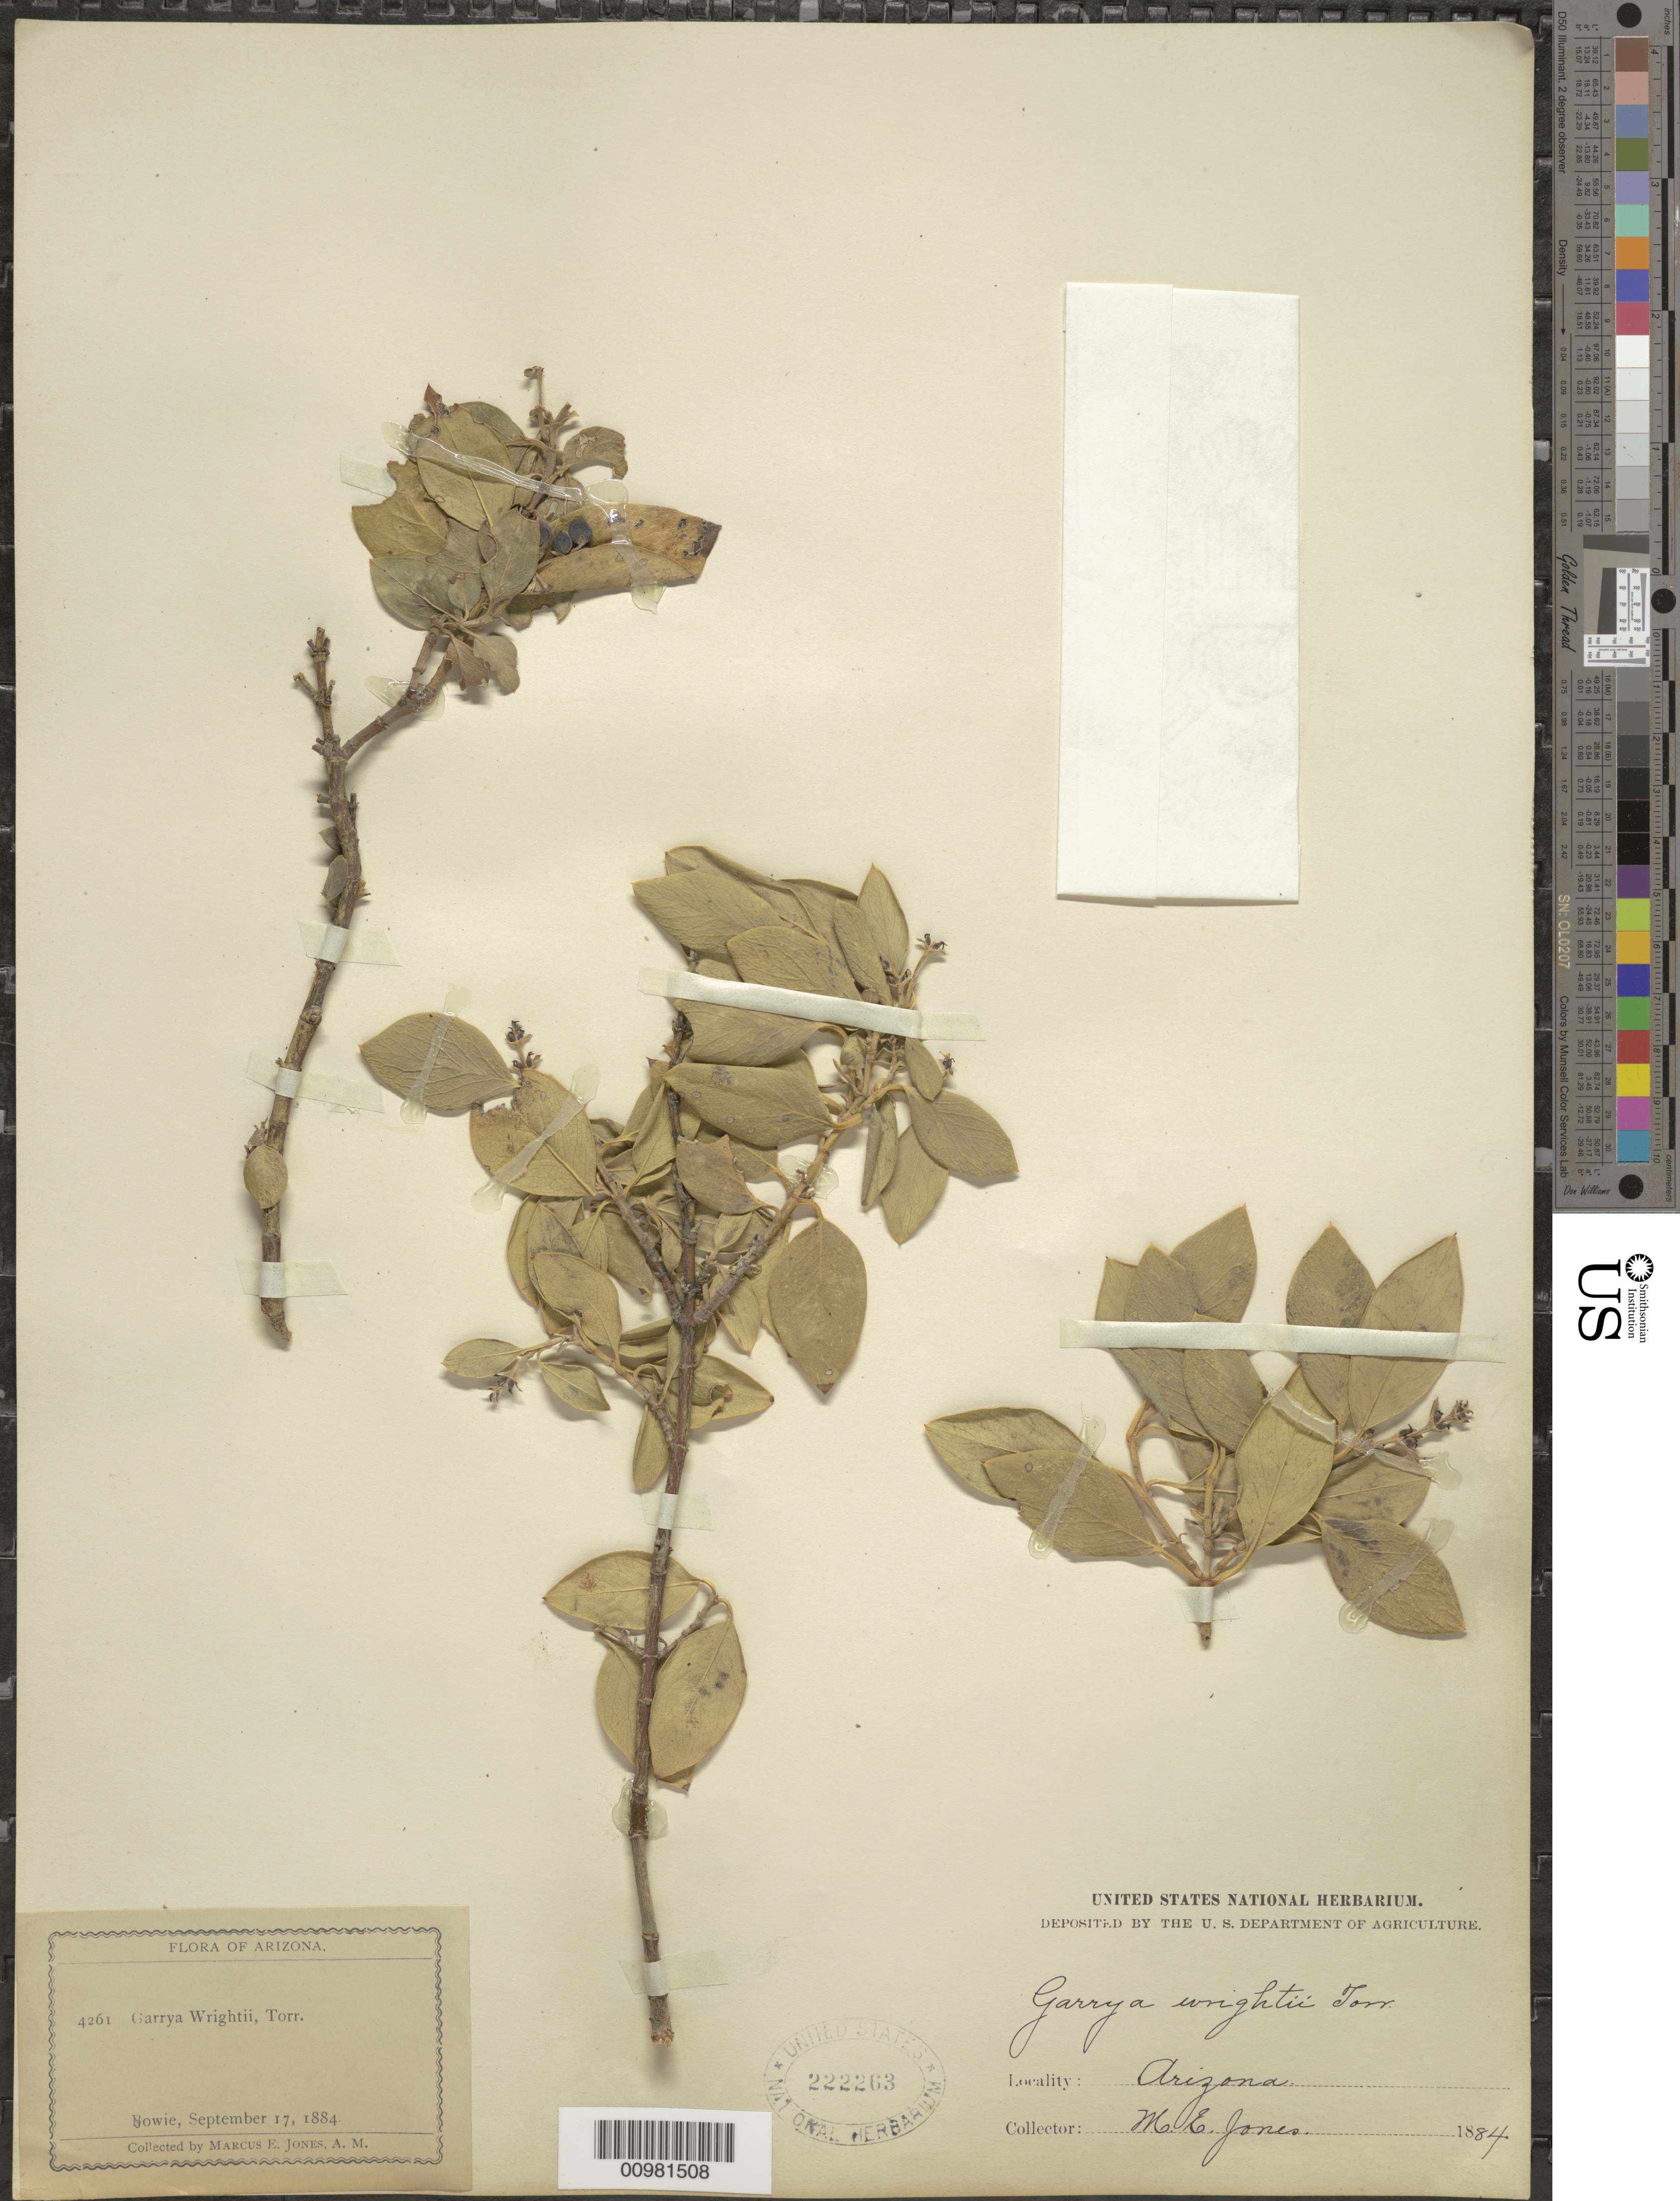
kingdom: Plantae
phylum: Tracheophyta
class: Magnoliopsida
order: Garryales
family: Garryaceae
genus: Garrya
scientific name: Garrya wrightii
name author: Torr.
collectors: M. E. Jones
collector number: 4261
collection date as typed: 17 Sep 1894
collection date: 1894-09-17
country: United States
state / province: Arizona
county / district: Cochise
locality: Bowie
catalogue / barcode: US 222263